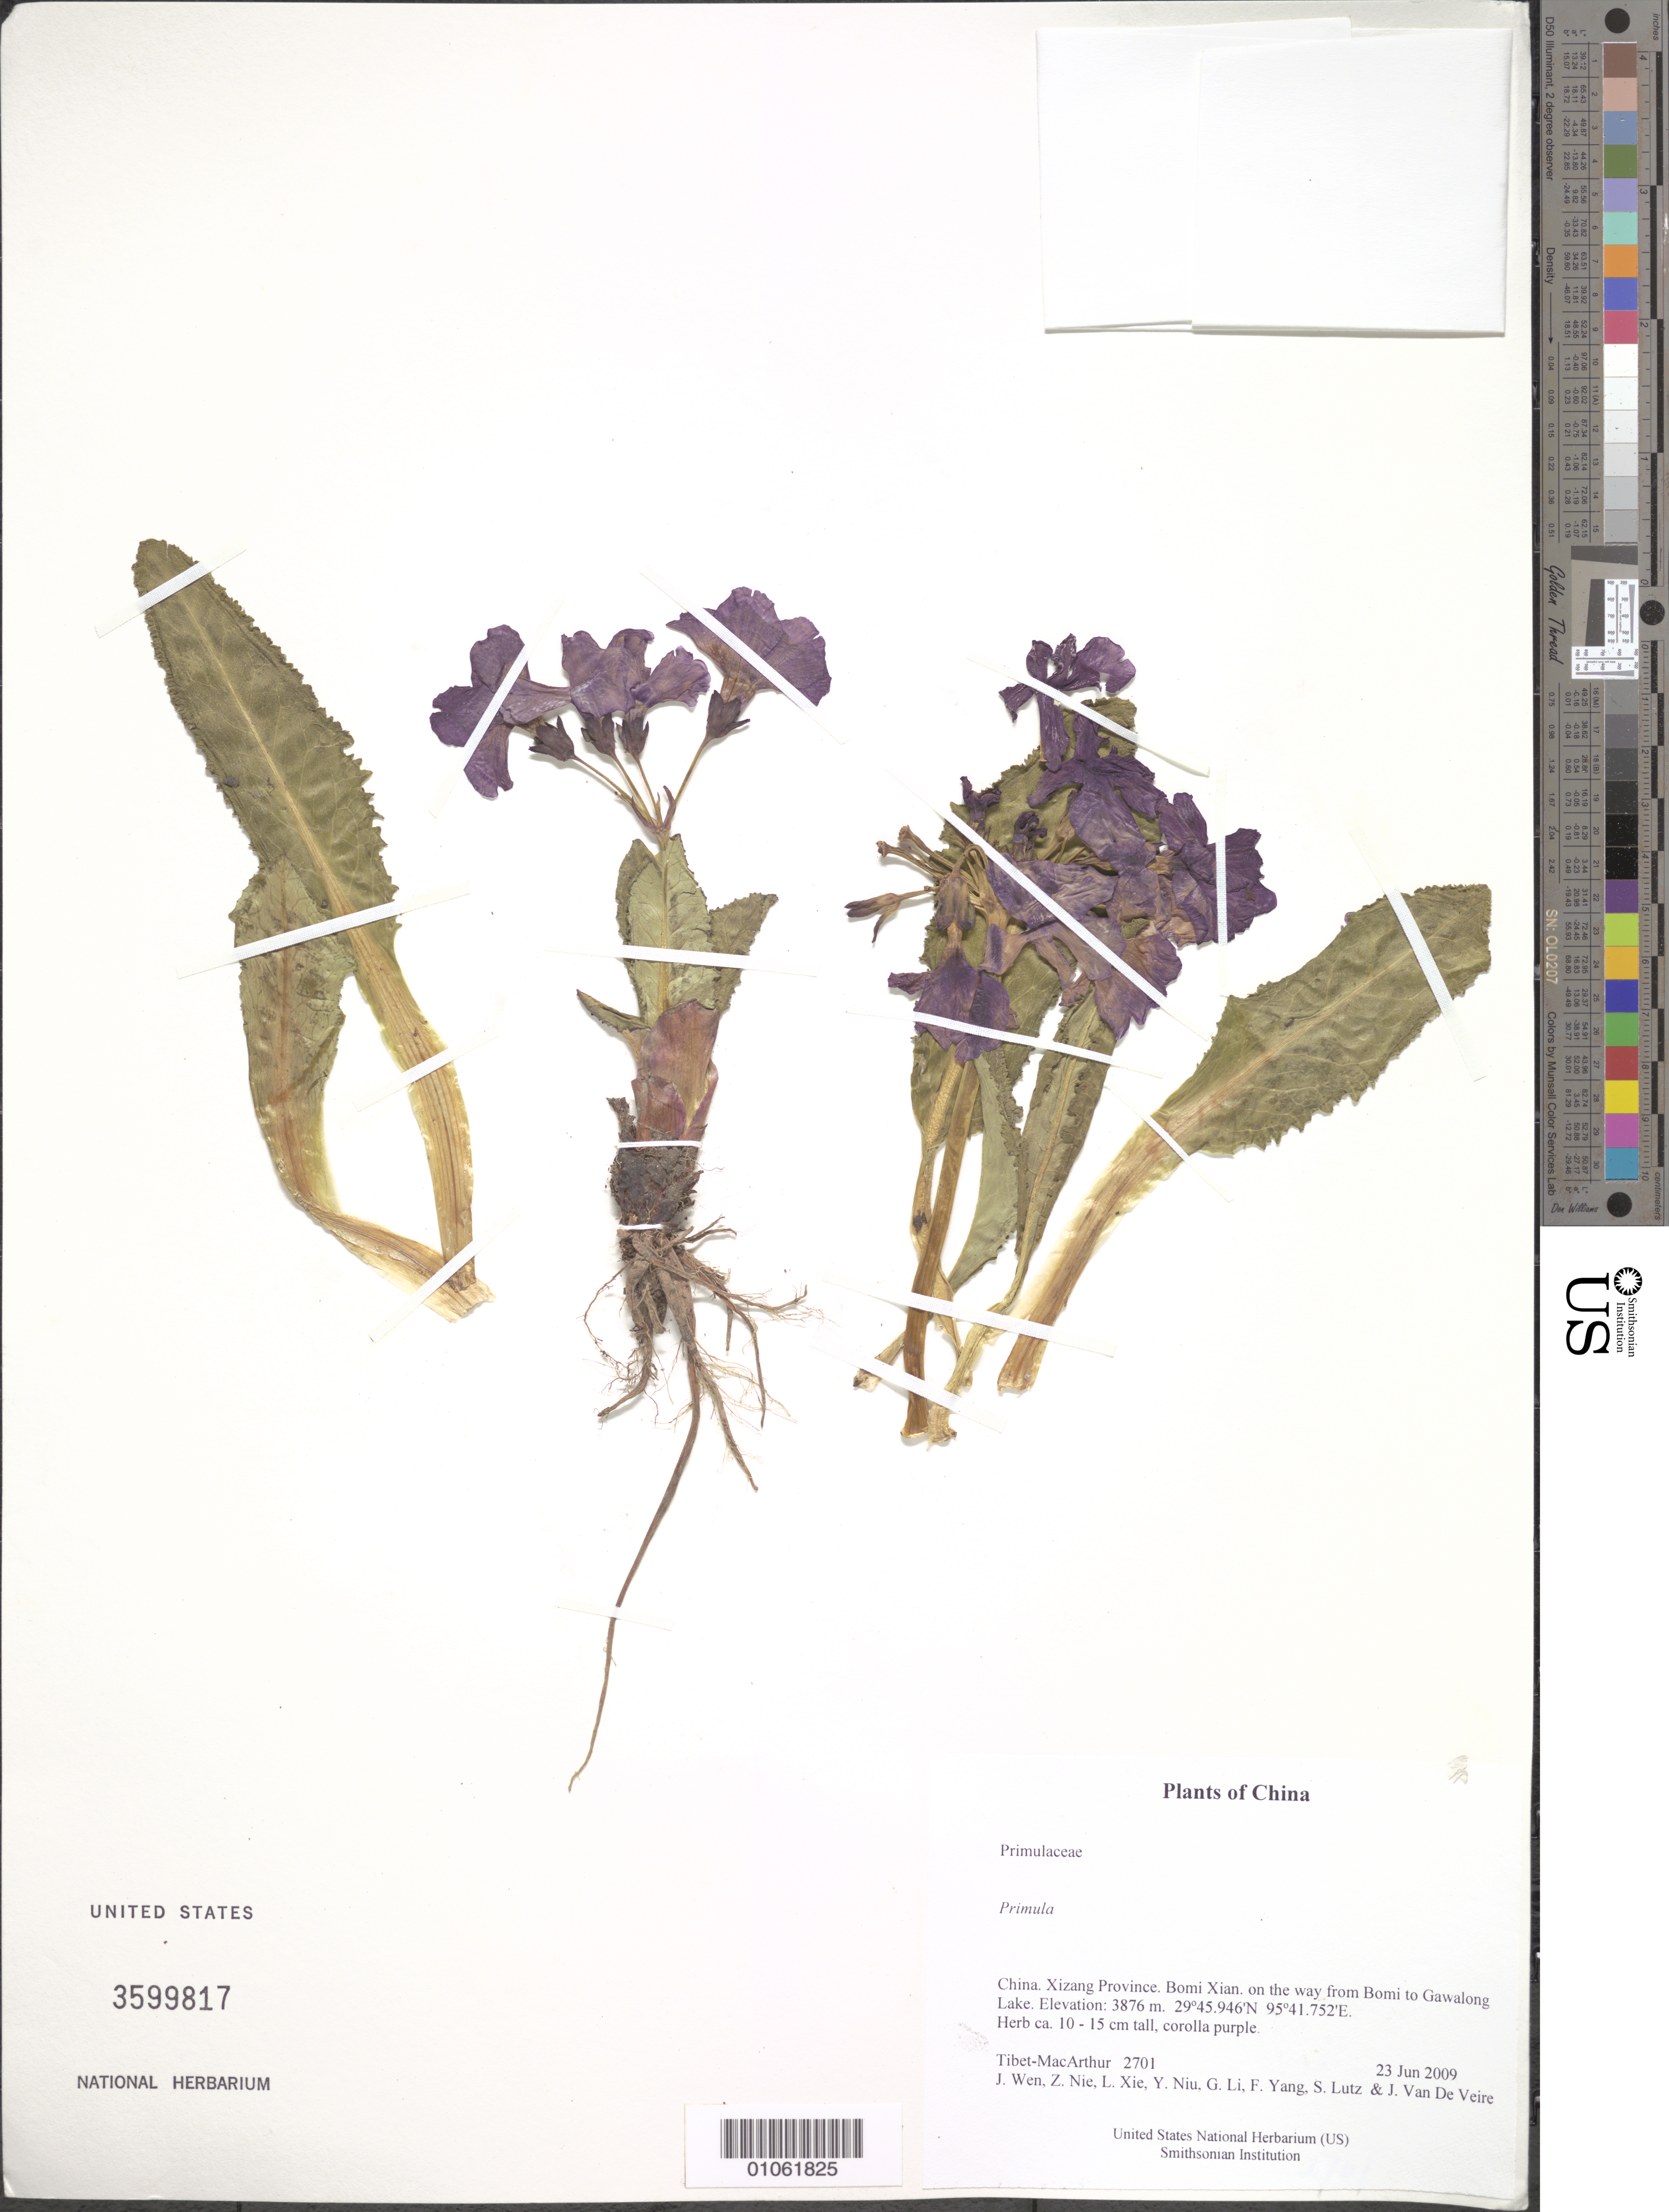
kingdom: Plantae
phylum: Tracheophyta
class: Magnoliopsida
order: Ericales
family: Primulaceae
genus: Primula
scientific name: Primula sp.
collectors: Tibet-MacArthur, J. Wen, Z. Nie, L. Xie, Y. Niu, G. Li, F. Yang, S. Lutz & J. Van De Veire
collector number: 2701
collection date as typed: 23 Jun 2009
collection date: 2009-06-23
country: China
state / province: Xizang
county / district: Bomi Xian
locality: on the way from Bomi to Gawalong Lake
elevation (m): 3876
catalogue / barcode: US 3599817